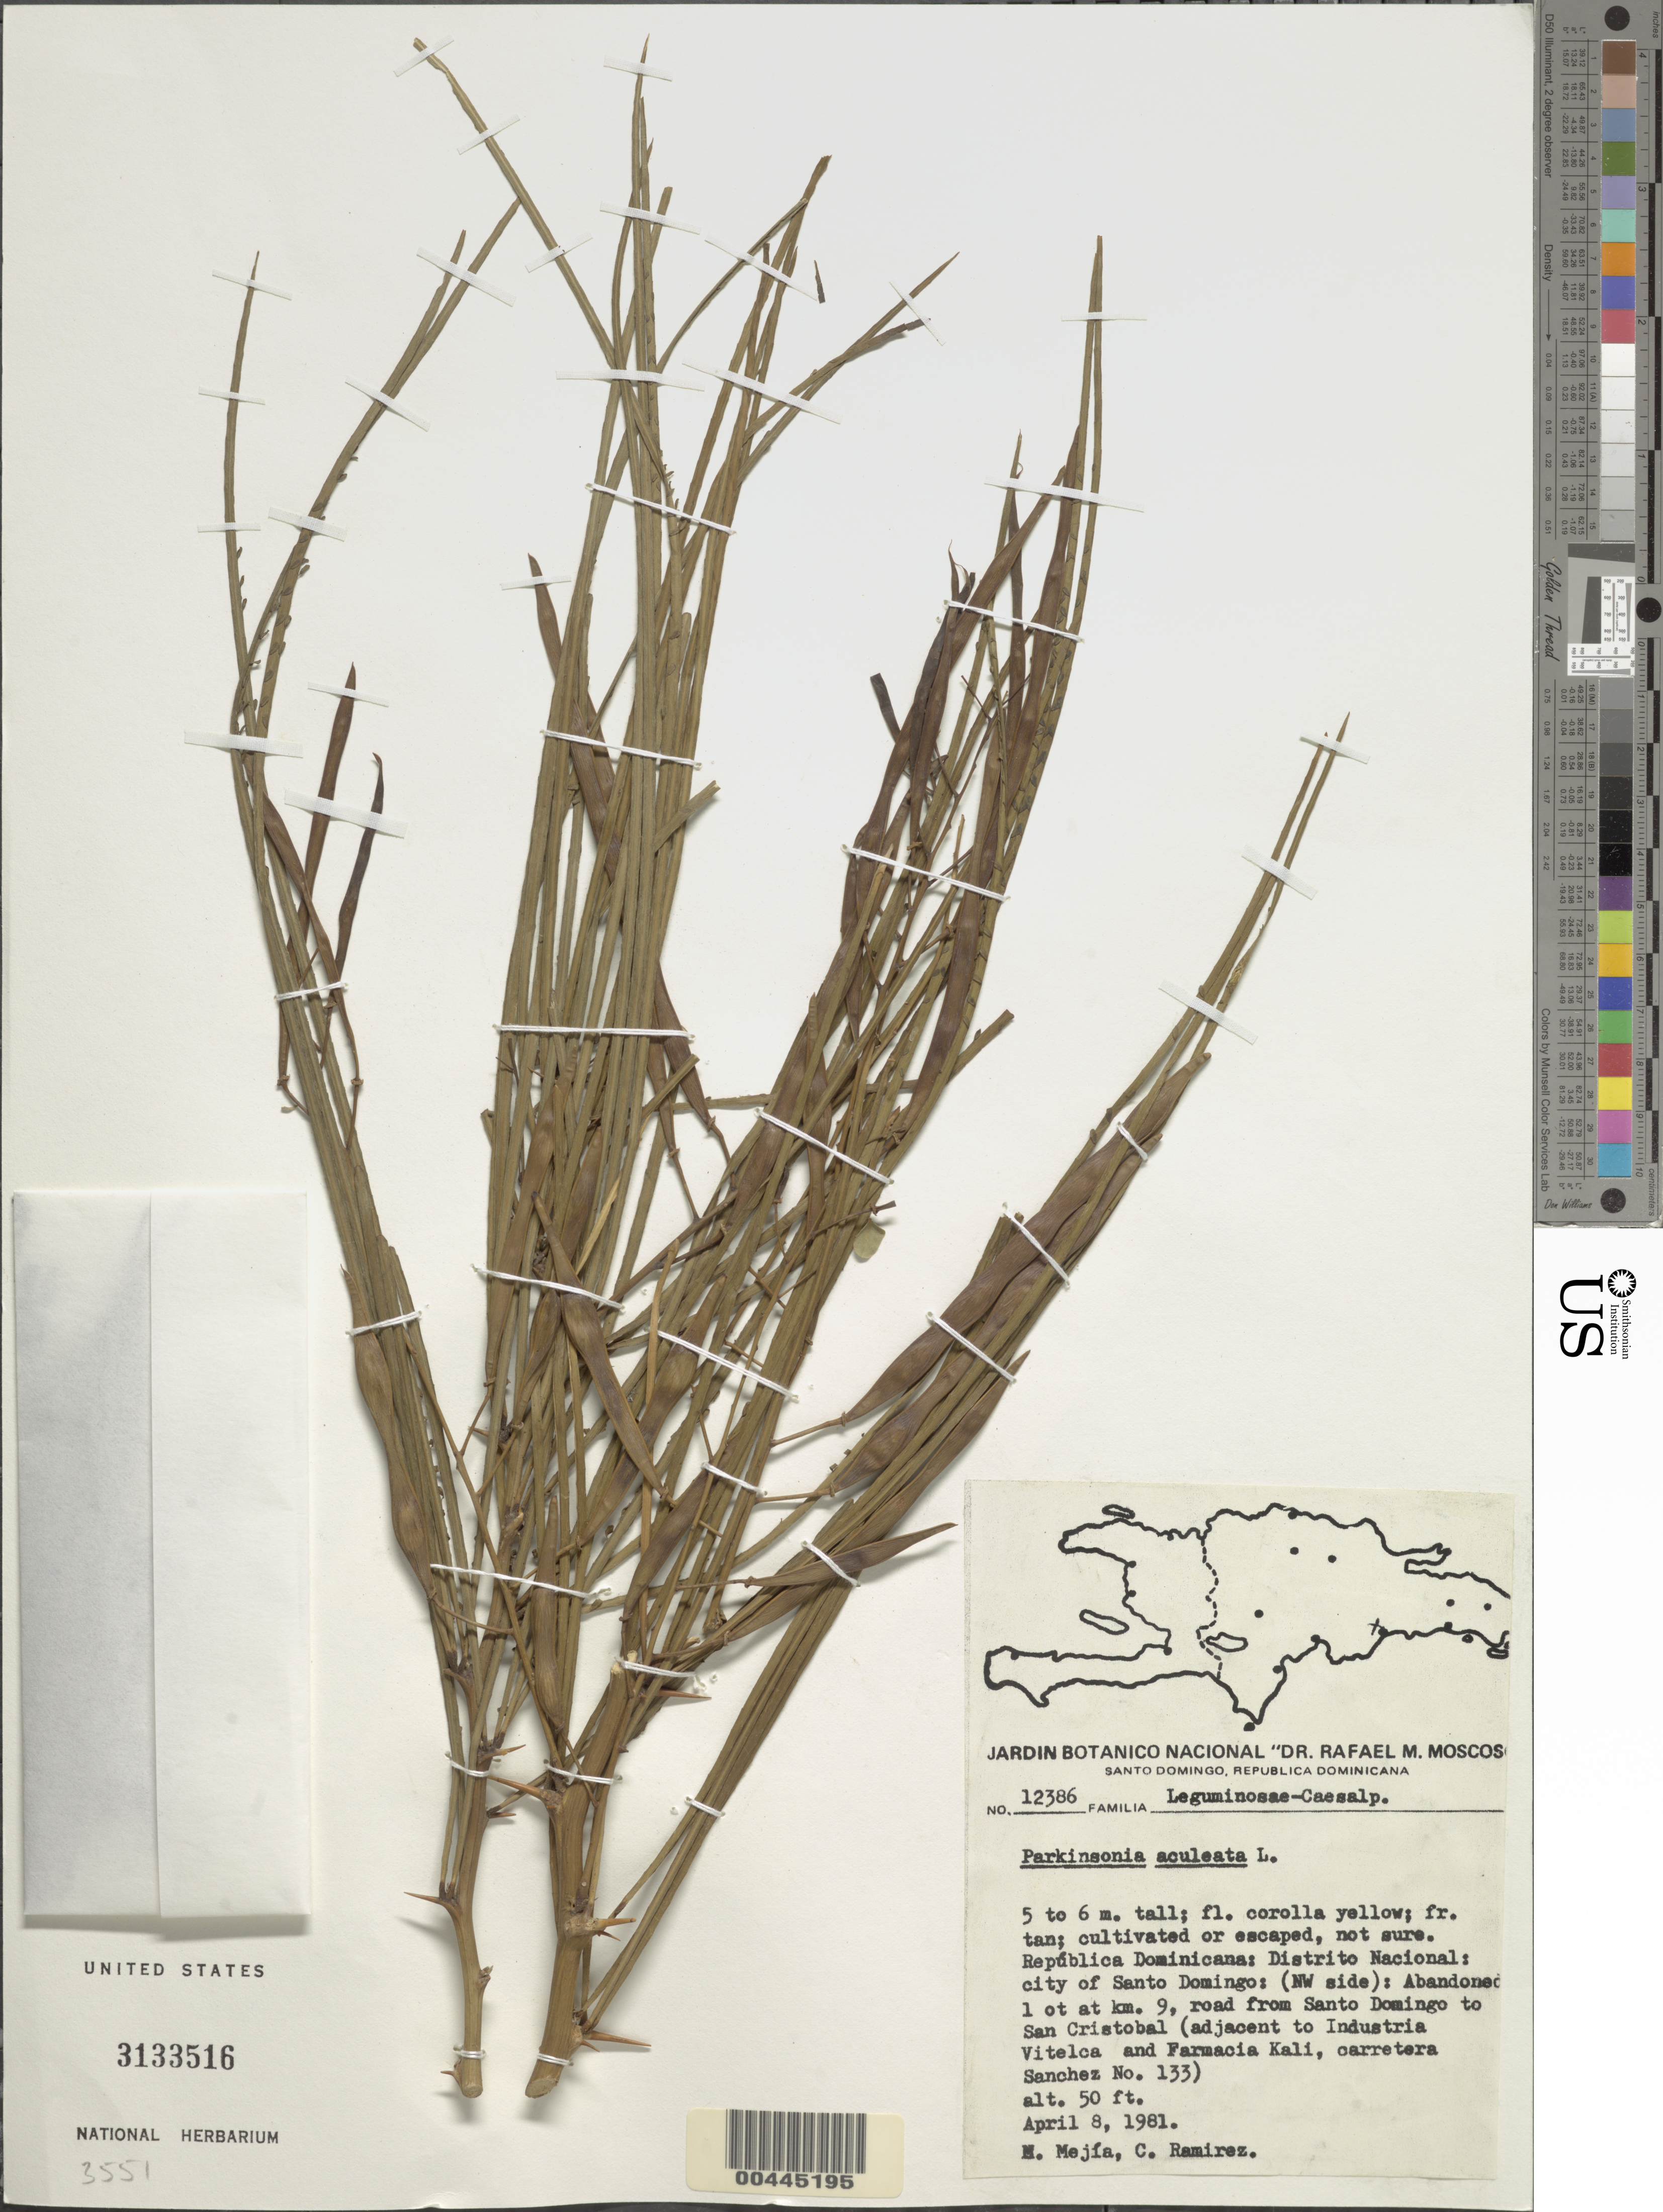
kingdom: Plantae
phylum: Tracheophyta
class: Magnoliopsida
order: Fabales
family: Fabaceae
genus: Parkinsonia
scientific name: Parkinsonia aculeata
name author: L.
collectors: M. Mejia & C. Ramirez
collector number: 12386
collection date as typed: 08 Apr 1981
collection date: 1981-04-08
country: Dominican Republic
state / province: Distrito Nacional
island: Hispaniola Island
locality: Santo domingo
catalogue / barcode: US 3133516